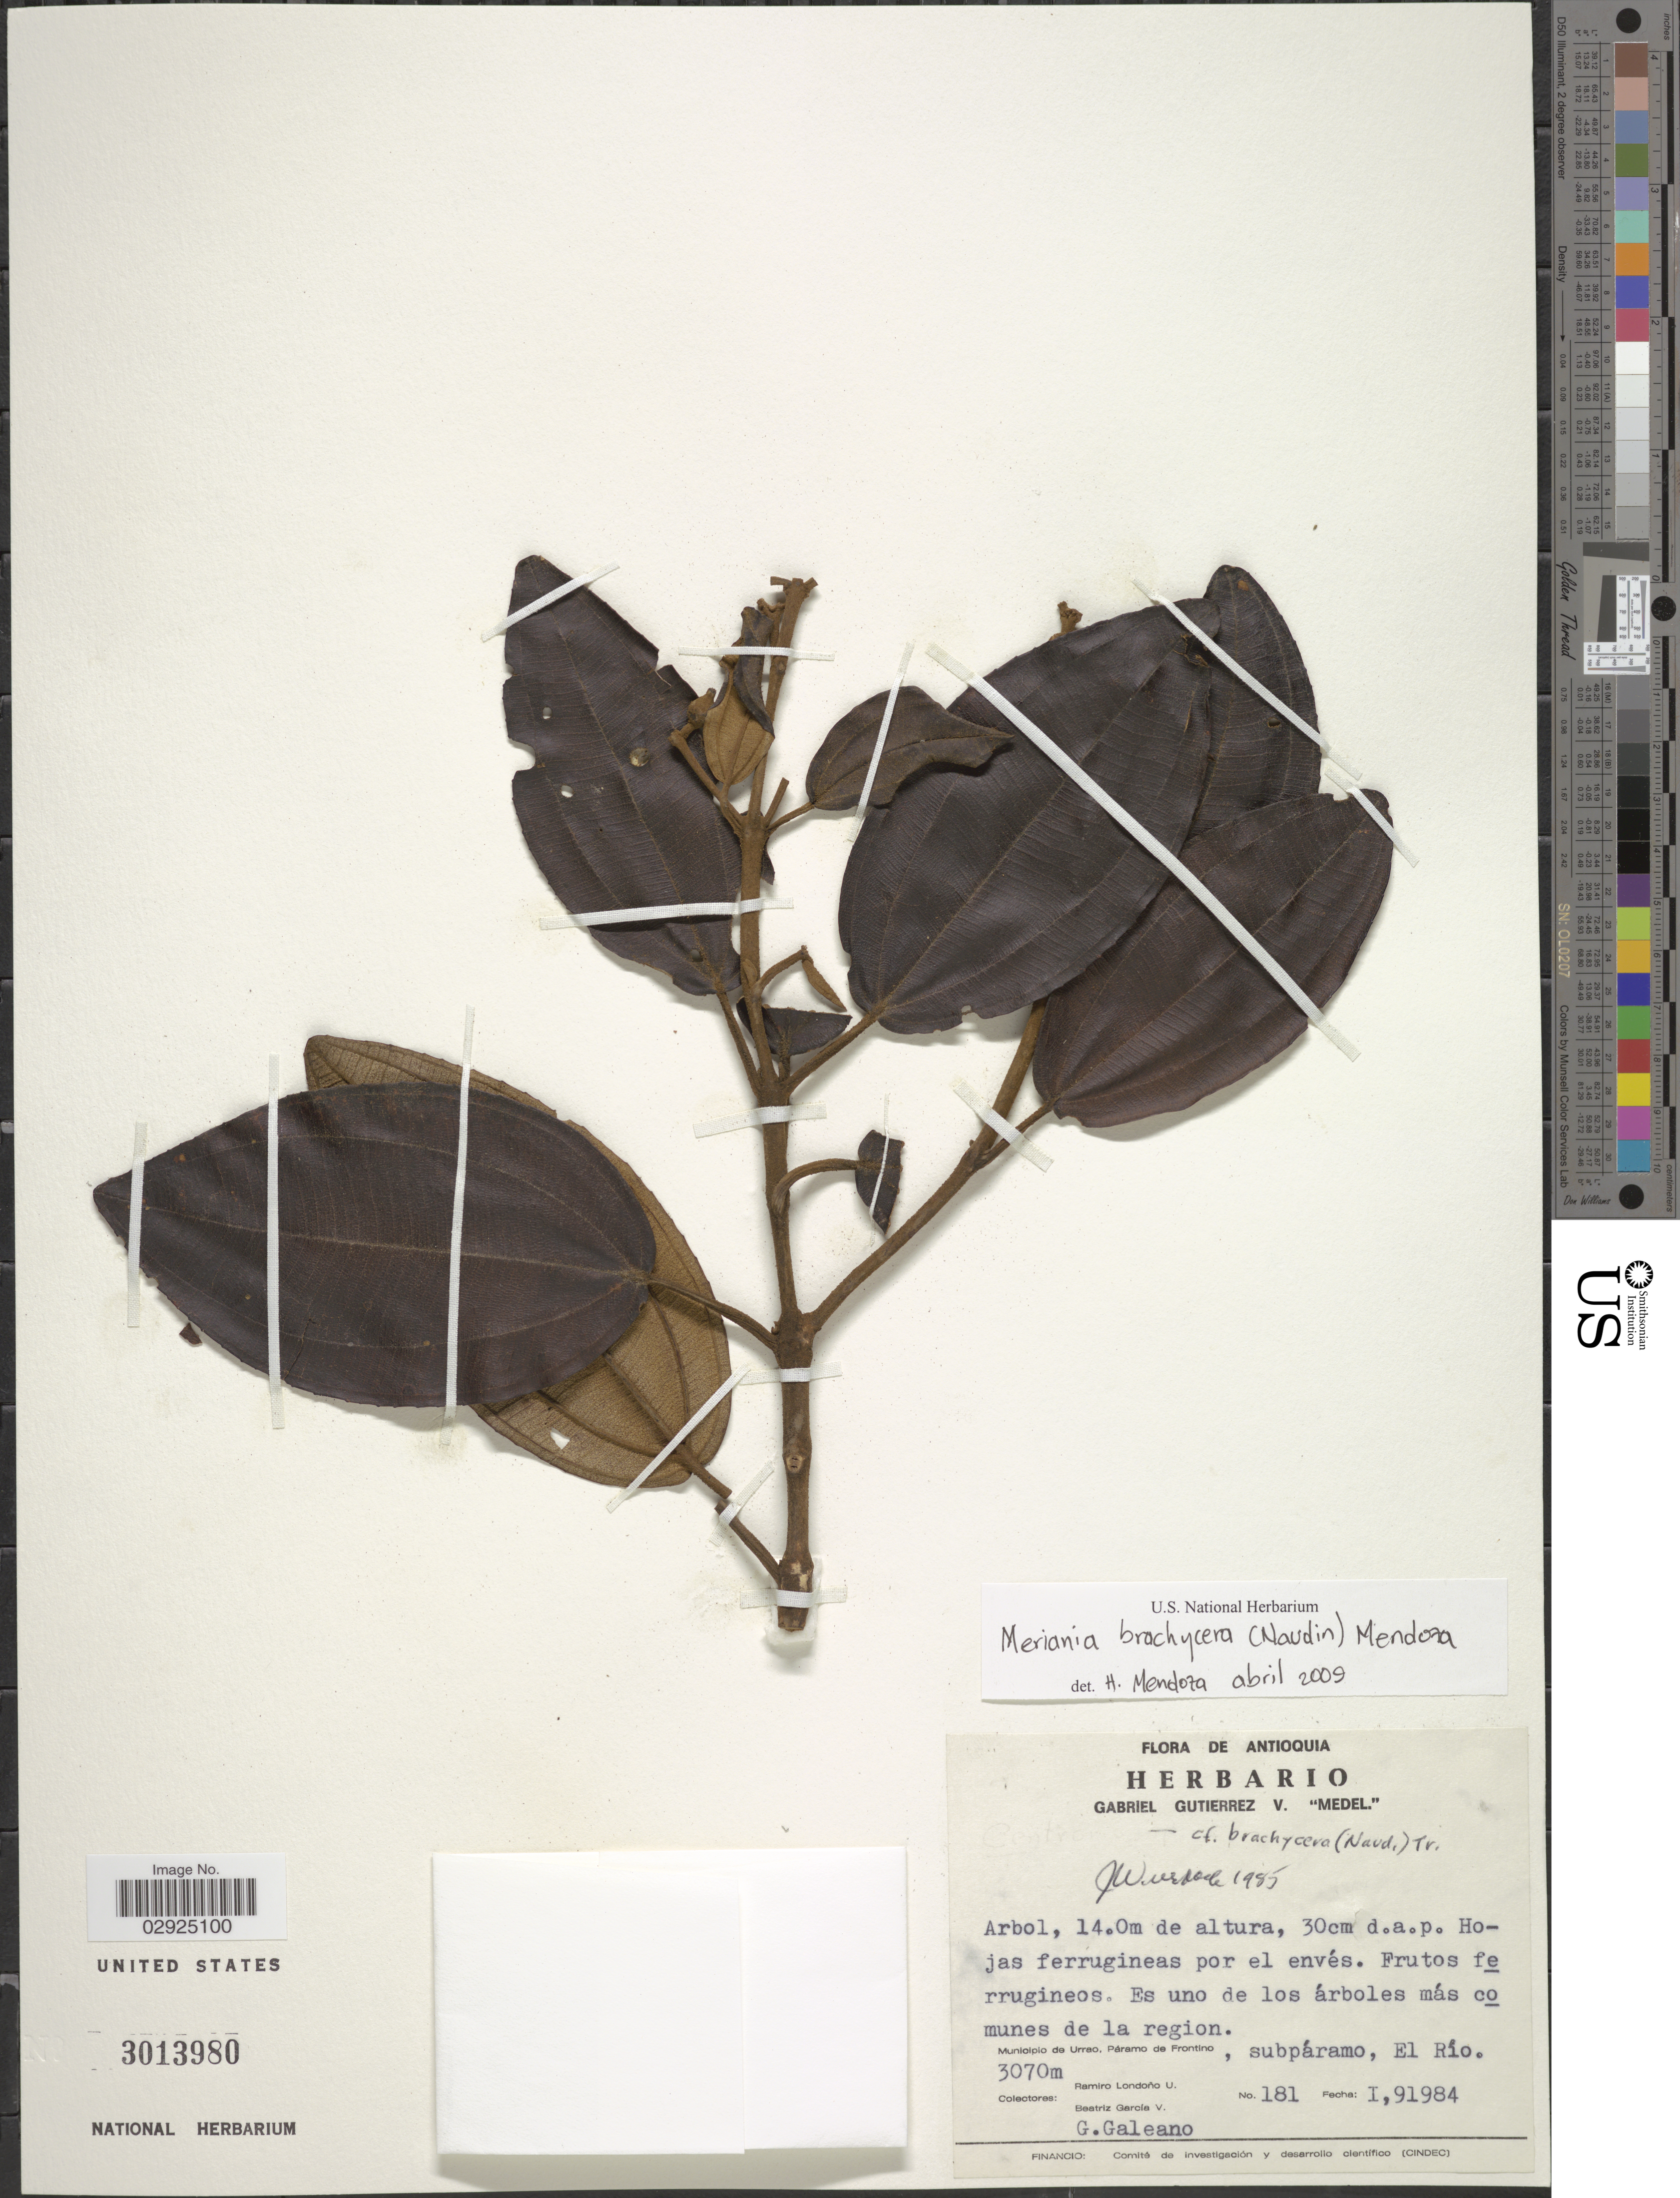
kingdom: Plantae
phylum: Tracheophyta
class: Magnoliopsida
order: Myrtales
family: Melastomataceae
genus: Meriania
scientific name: Meriania brachycera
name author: (Naudin) Humberto Mend. & Fern. Alonso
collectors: X. Londoño, B. Garcia V. & G. A. Galeano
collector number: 181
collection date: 1984-01-09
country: Colombia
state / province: Antioquia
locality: Municipio de Urrao, Páramo de Frontino, subpáramo, El Río.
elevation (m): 3070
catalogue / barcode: US 3013980